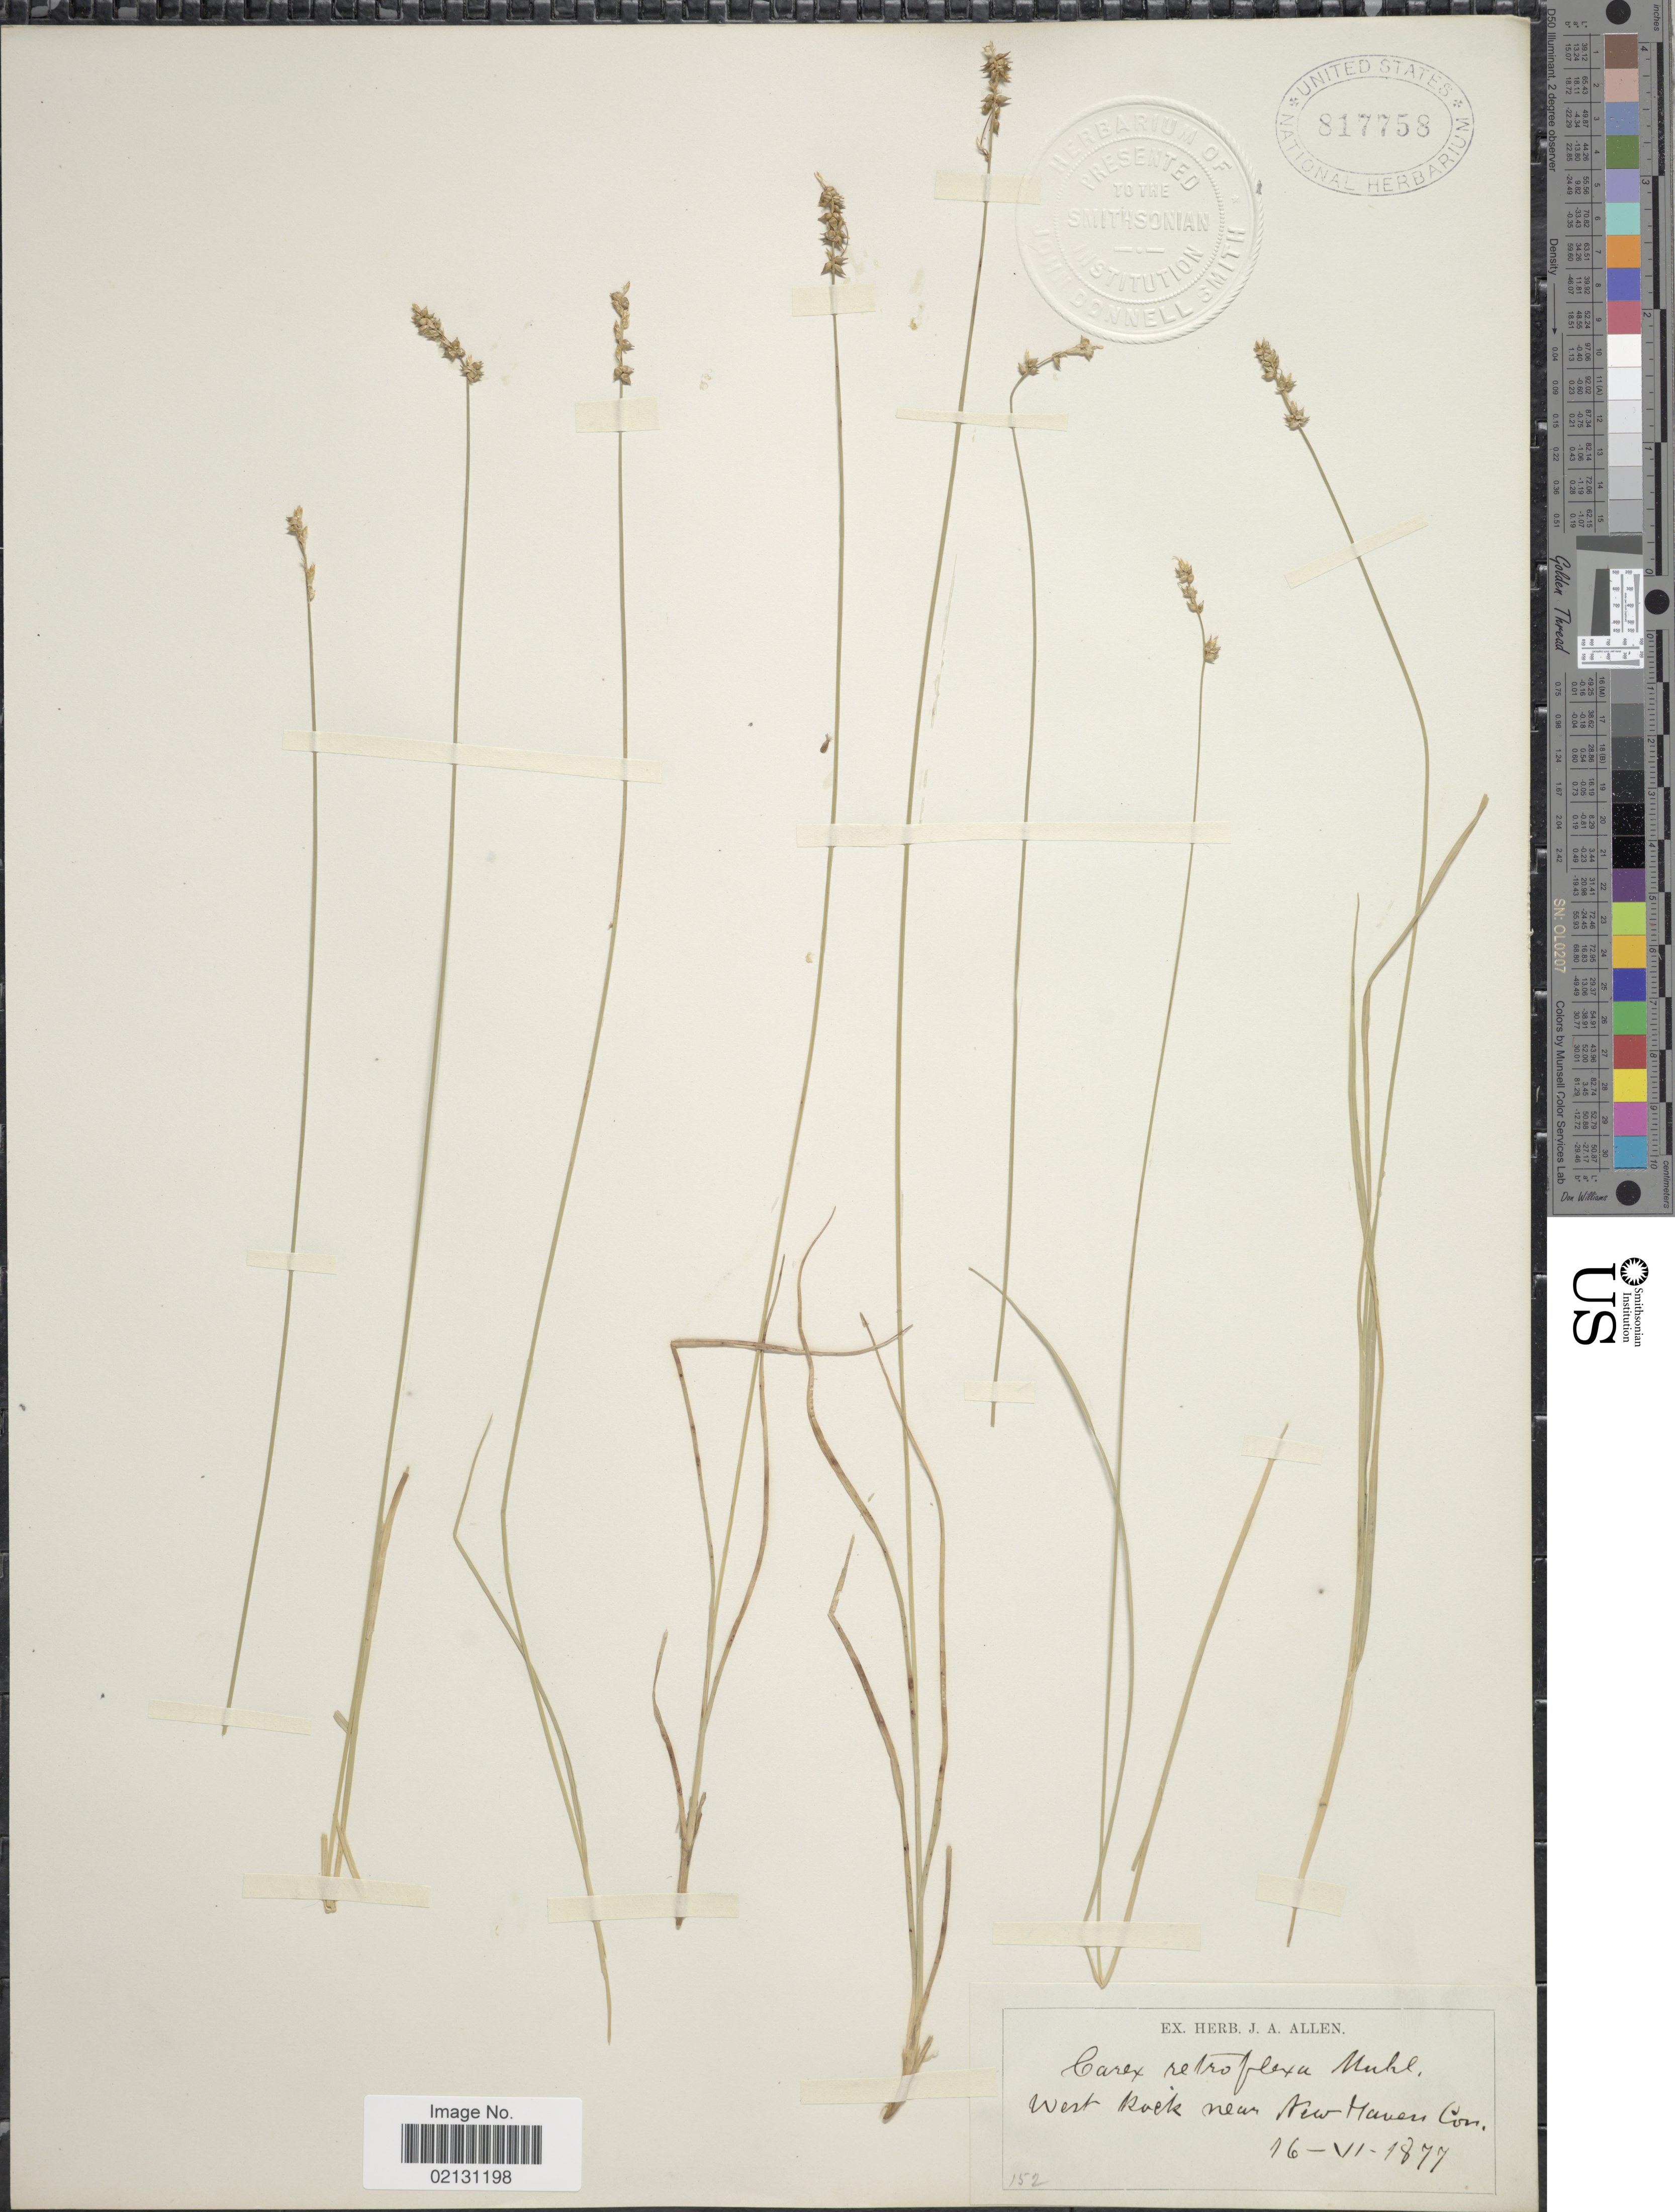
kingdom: Plantae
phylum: Tracheophyta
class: Liliopsida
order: Poales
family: Cyperaceae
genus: Carex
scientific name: Carex retroflexa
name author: Muhl. ex Willd.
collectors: ex Herb. J. A. Allen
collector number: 152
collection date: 1877-06-16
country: United States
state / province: Connecticut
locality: West Rock near New Haven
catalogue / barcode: US 817758